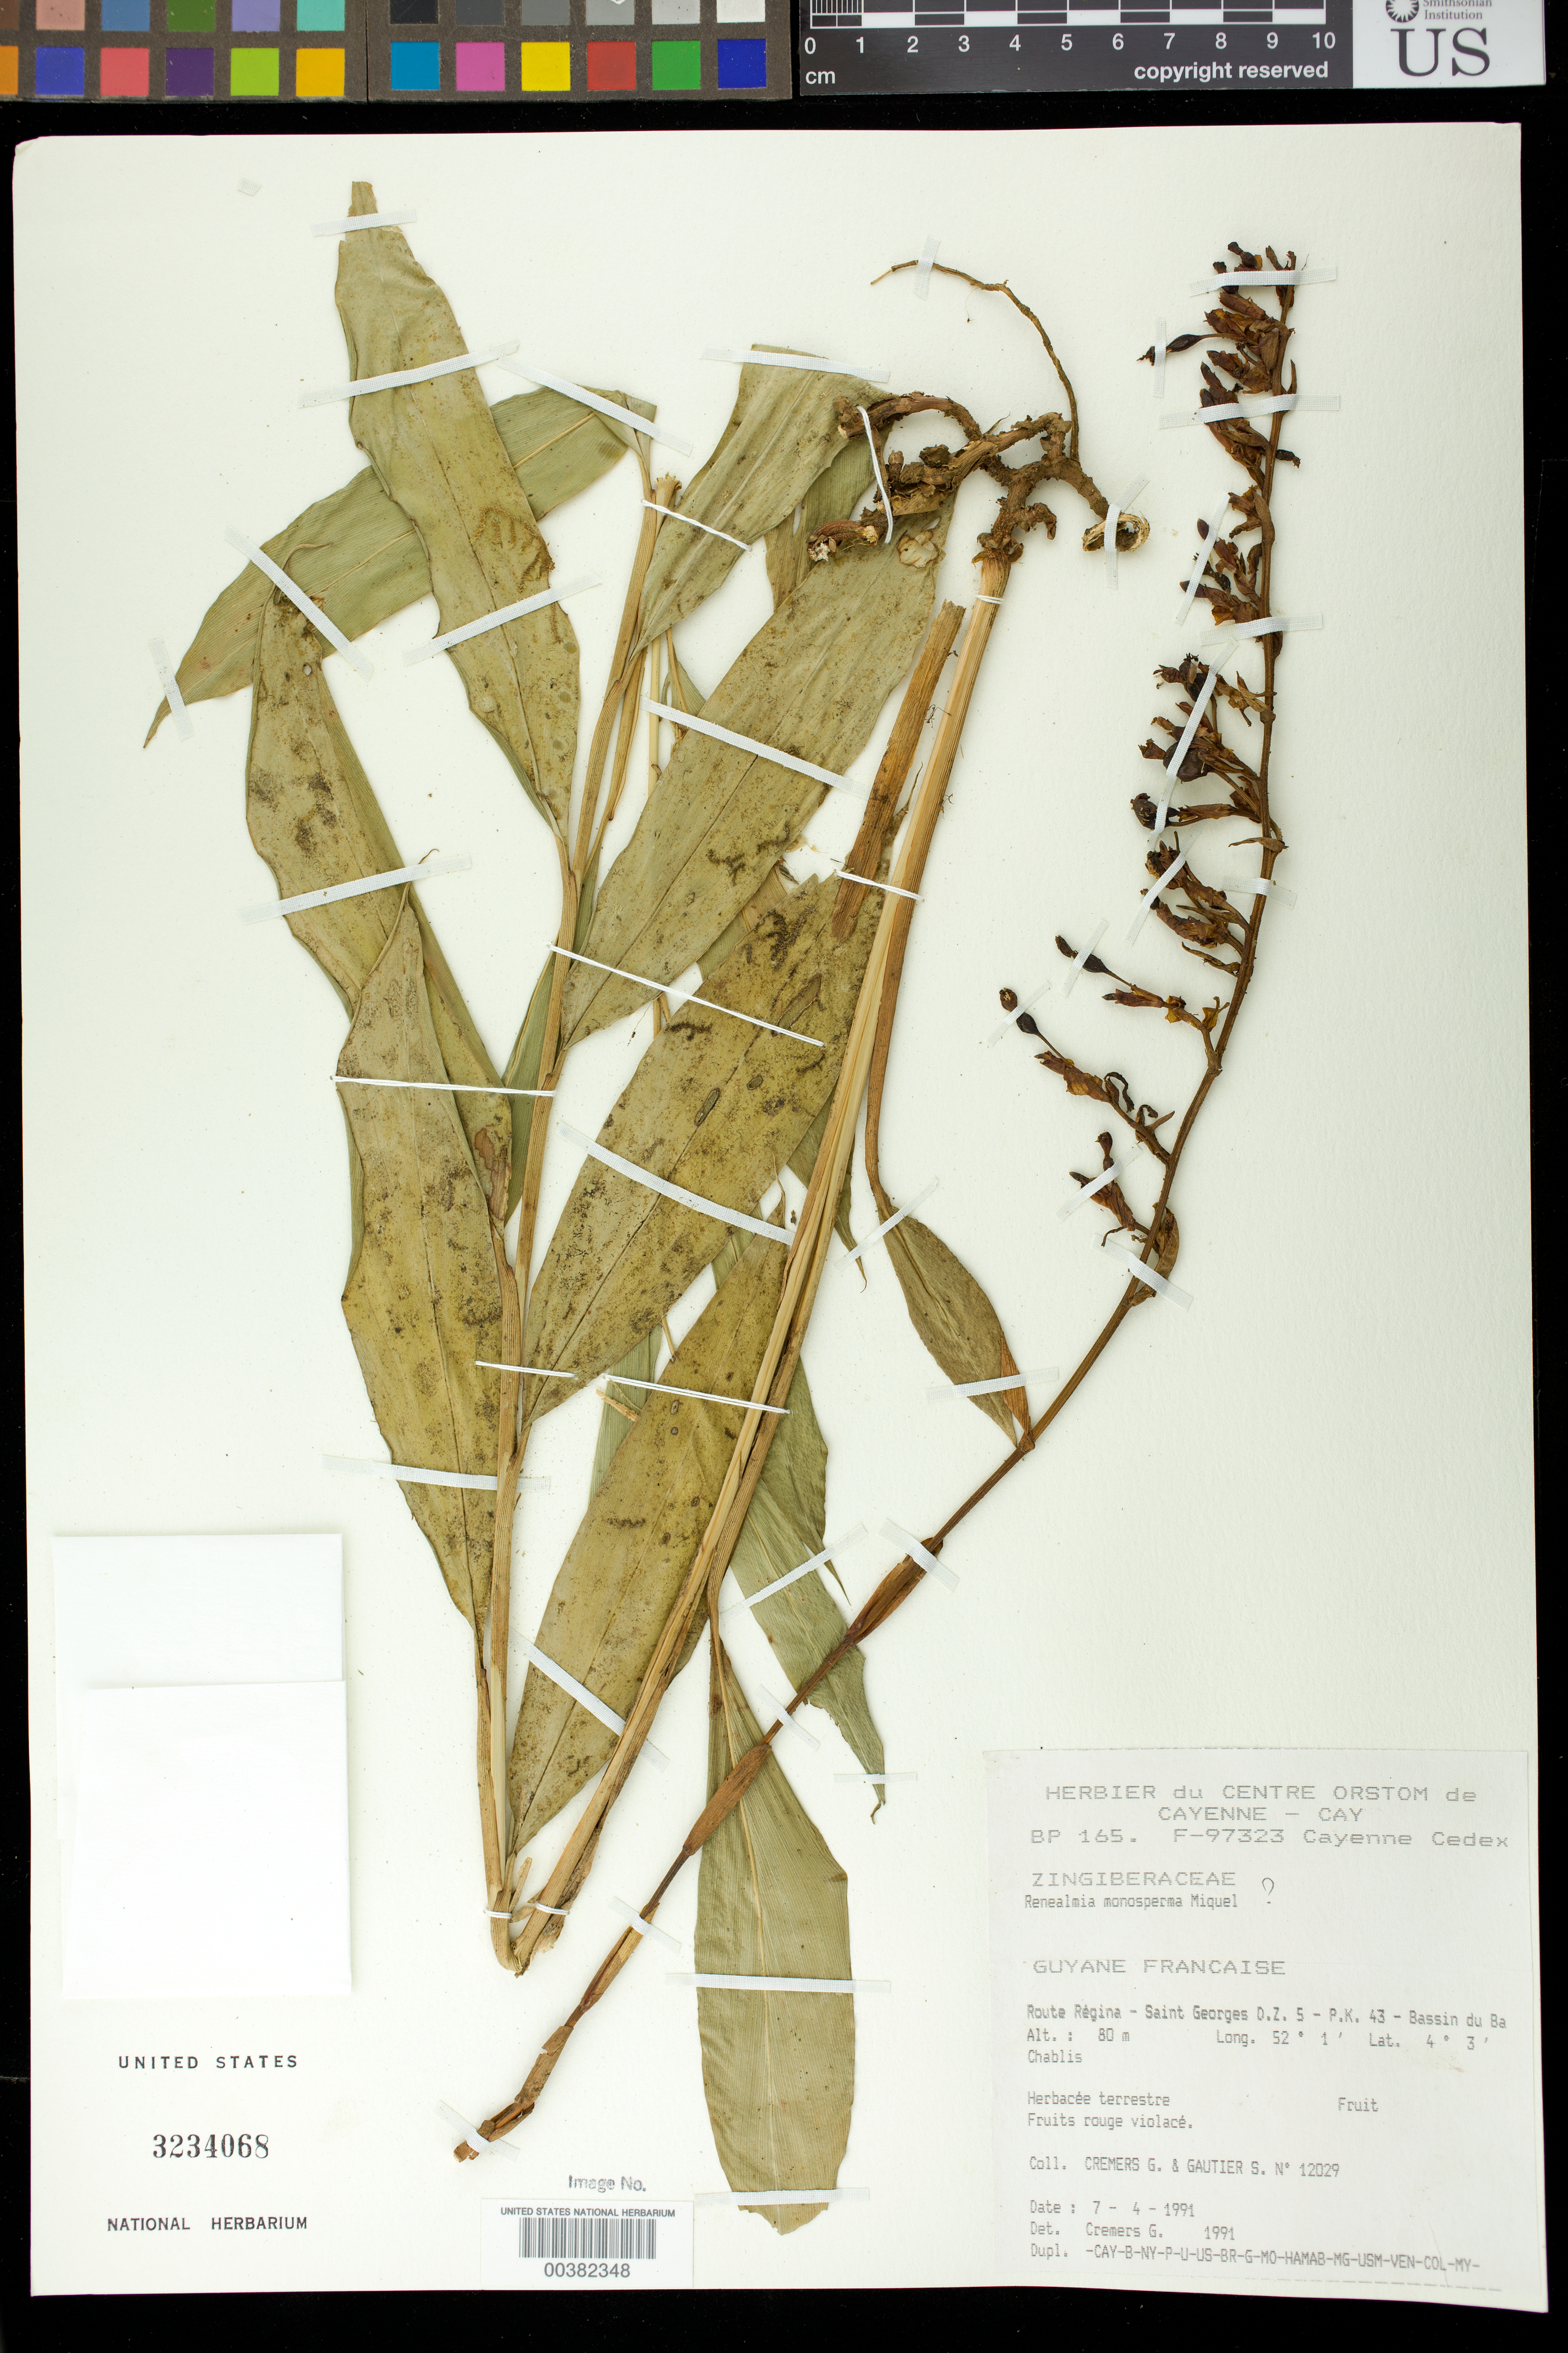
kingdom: Plantae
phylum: Tracheophyta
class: Liliopsida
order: Zingiberales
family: Zingiberaceae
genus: Renealmia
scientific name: Renealmia monosperma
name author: Miq.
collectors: G. Cremers & S. Gautier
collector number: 12029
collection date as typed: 07 Apr 1991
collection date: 1991-04-07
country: French Guiana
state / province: Cayenne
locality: Route regina - saint georges d.z. 5 - p.k. 43. [former arrondissement of inini.]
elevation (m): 80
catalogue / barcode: US 3234068